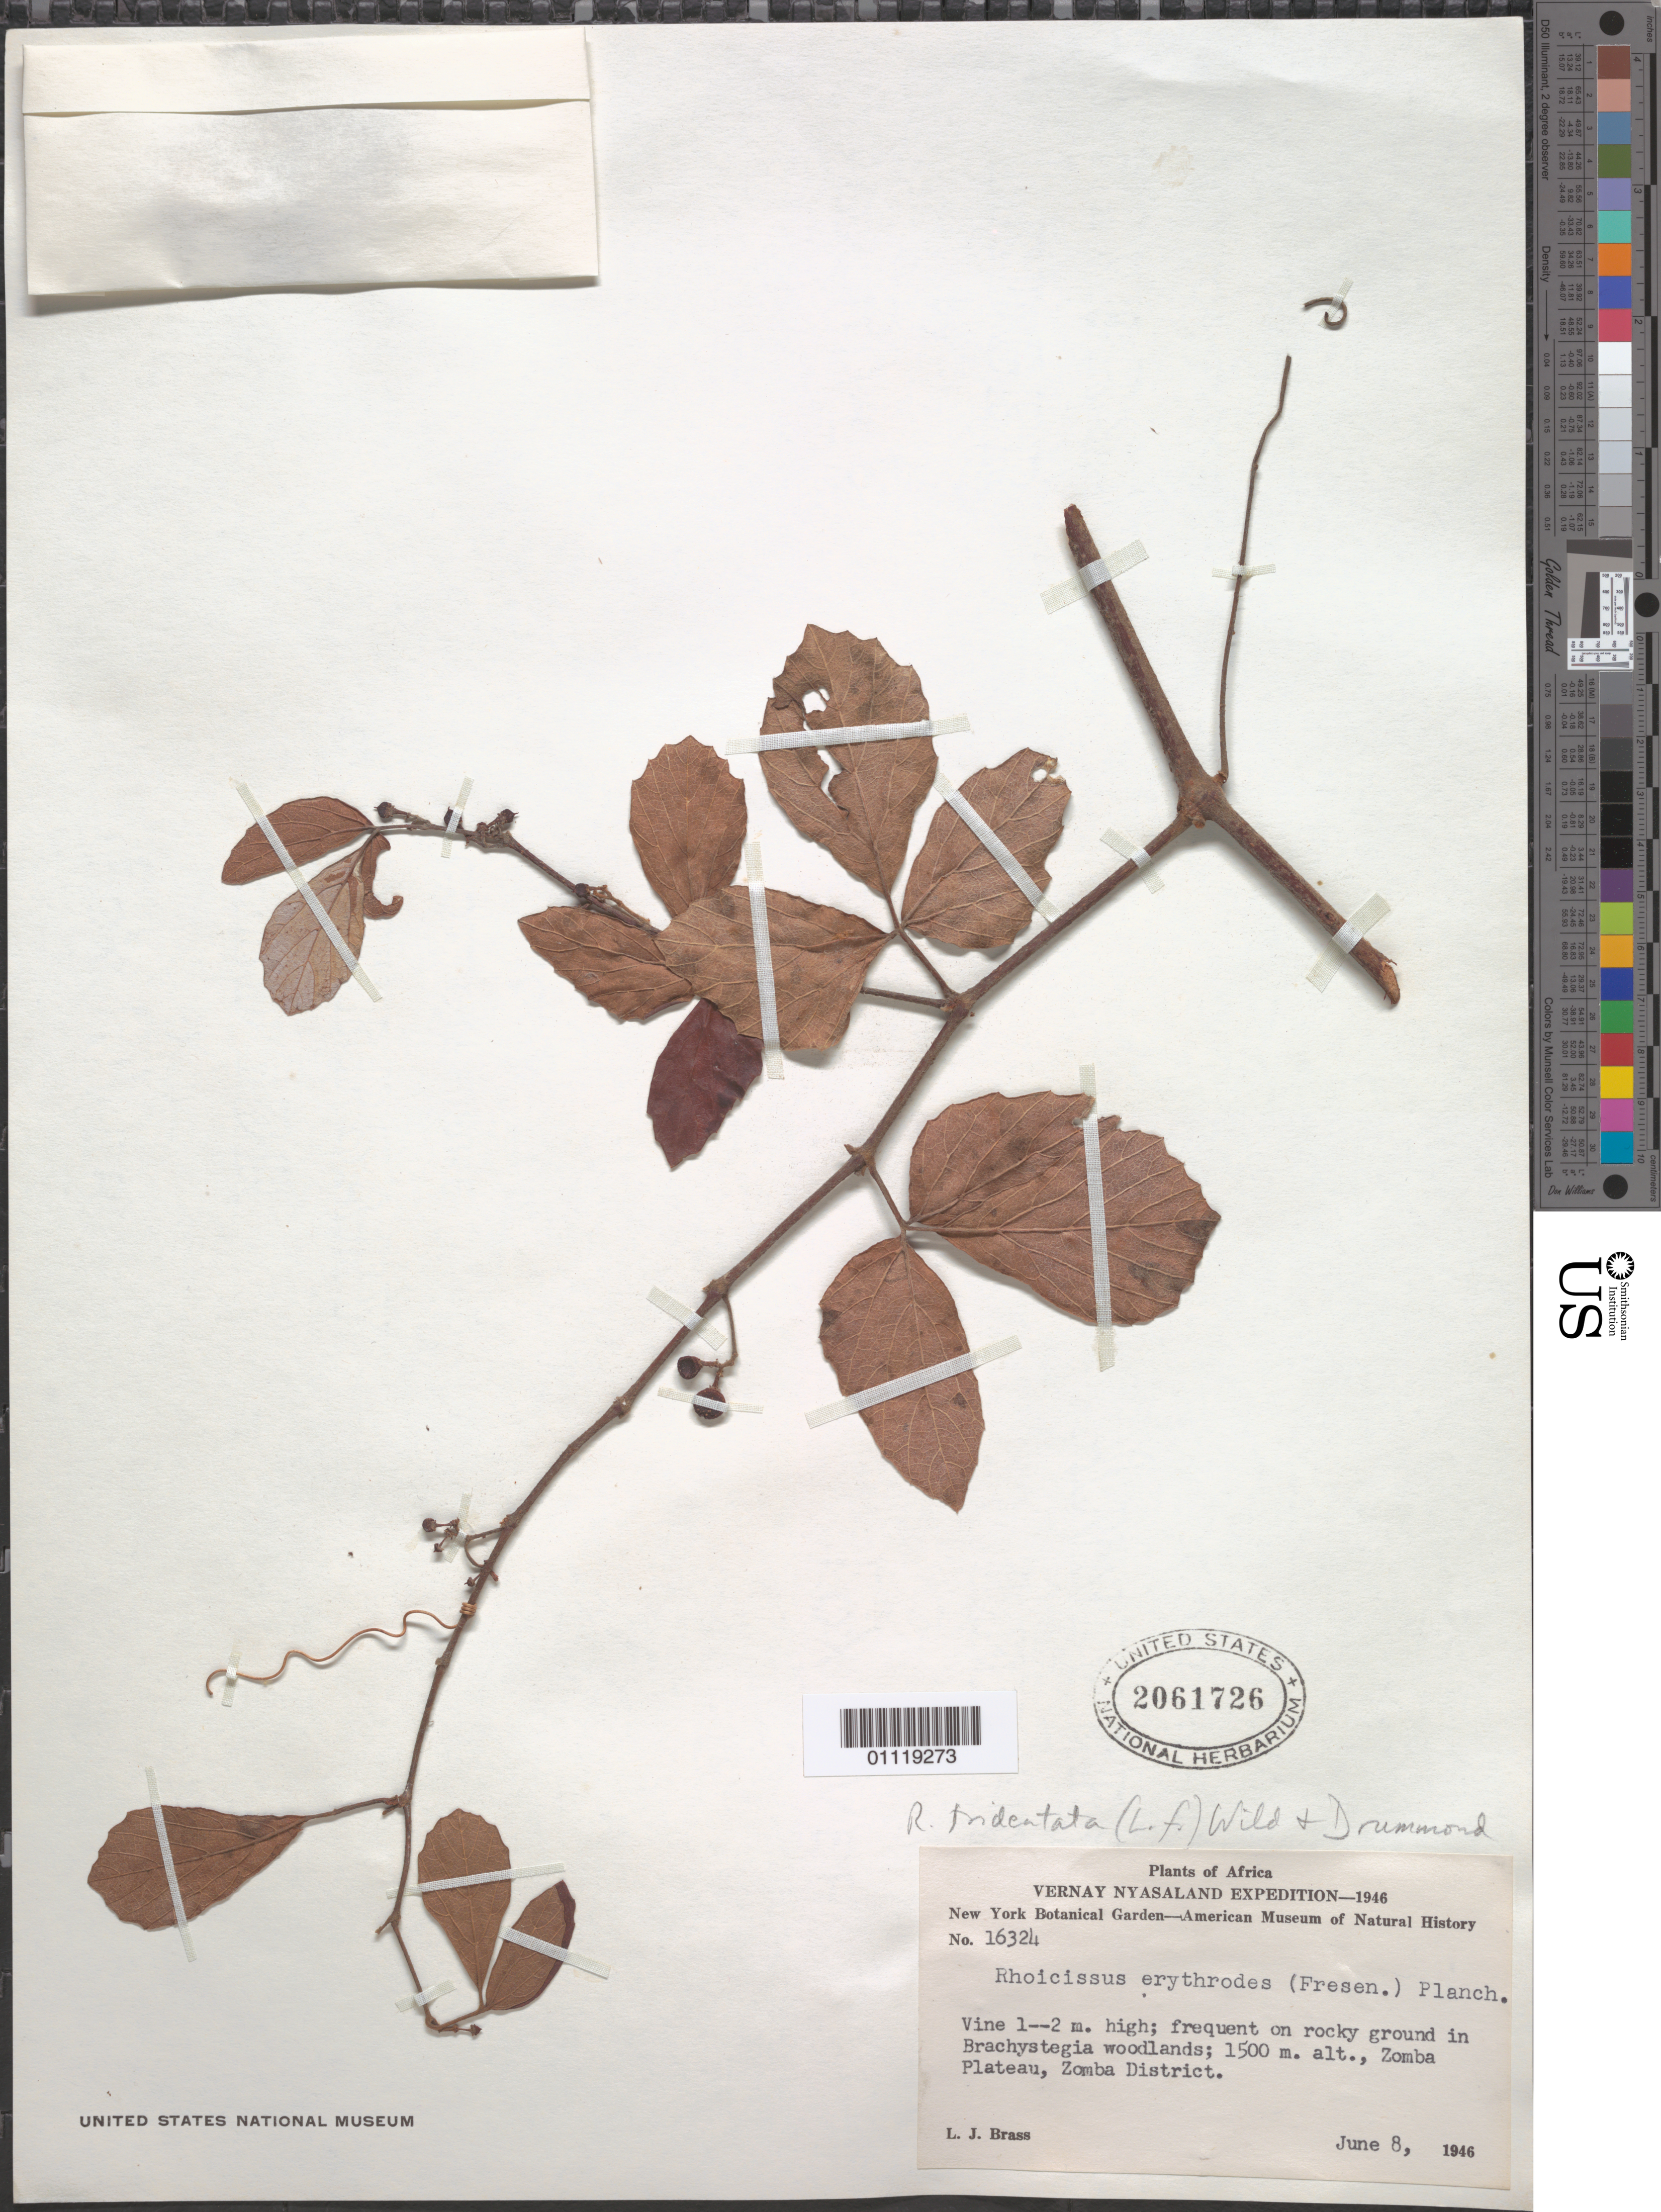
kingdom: Plantae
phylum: Tracheophyta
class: Magnoliopsida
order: Vitales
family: Vitaceae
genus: Rhoicissus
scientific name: Rhoicissus tridentata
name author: (L. f.) Wild & R.B. Drumm.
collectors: L. J. Brass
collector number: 16324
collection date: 1946-06-08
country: Malawi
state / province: Southern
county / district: Zomba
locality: Zomba Plateau.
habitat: Vine; frequent on rocky ground in Brachystegia woodlands.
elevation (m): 1500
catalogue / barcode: US 2061726